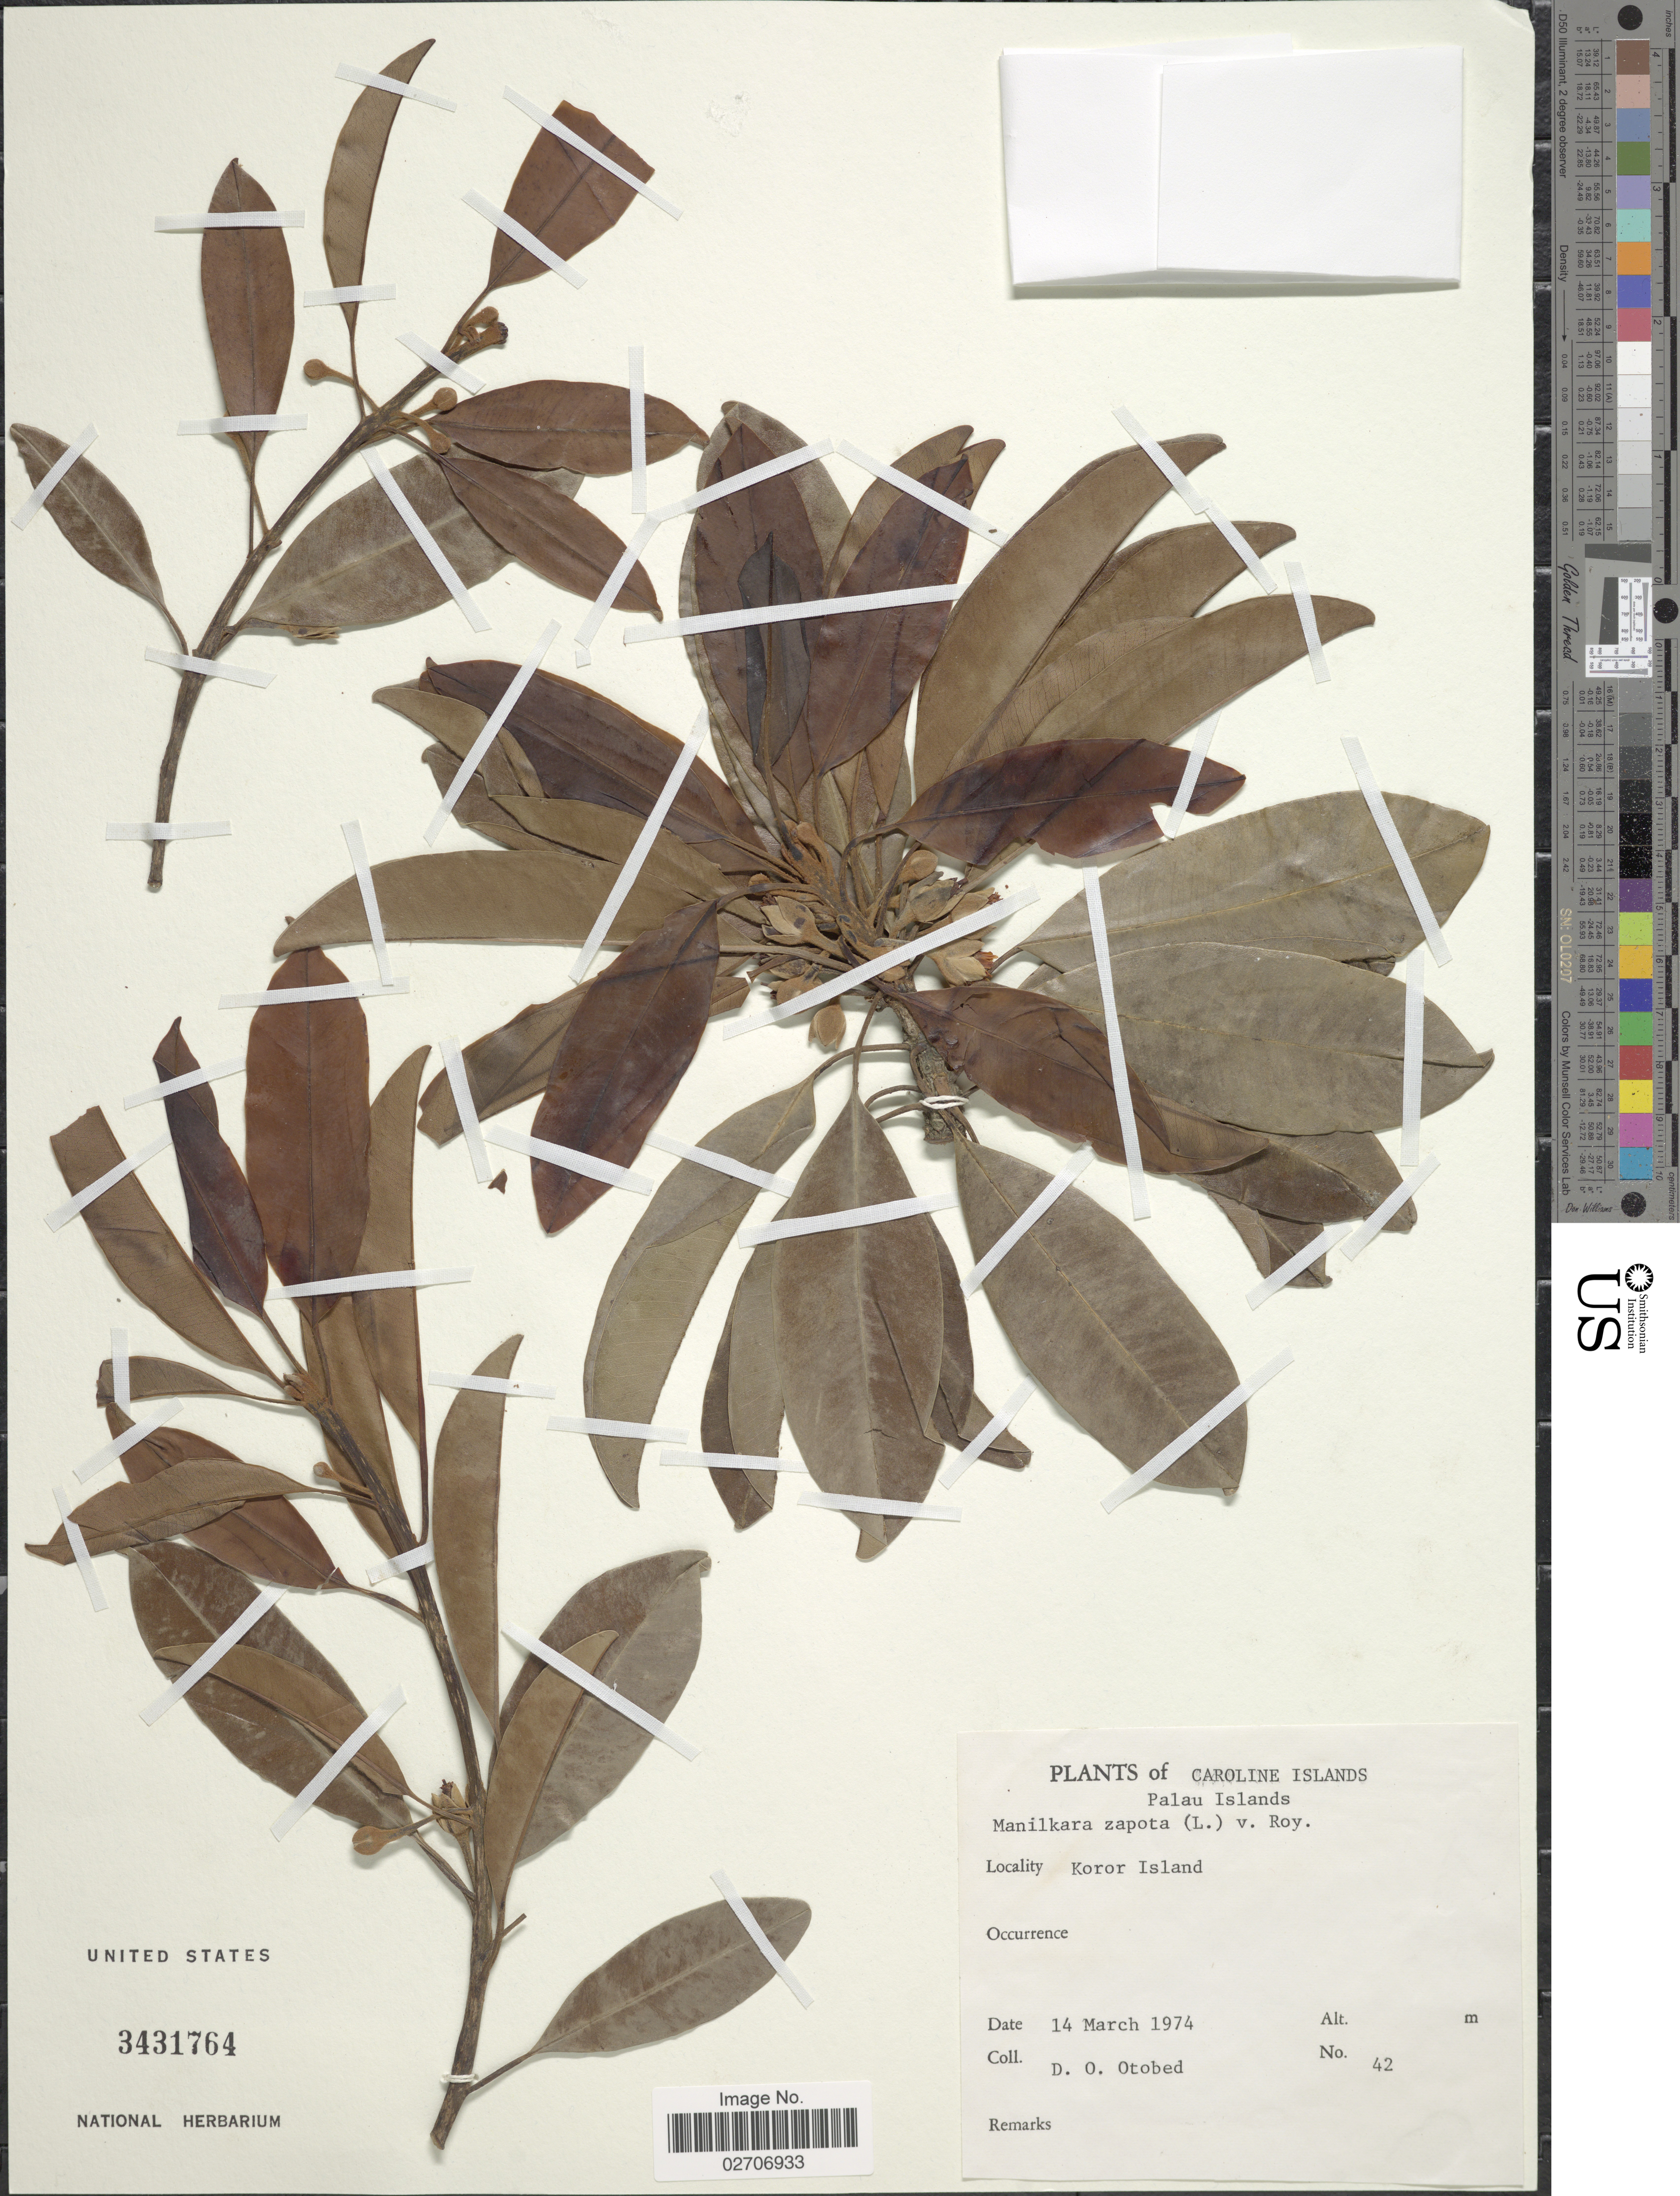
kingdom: Plantae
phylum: Tracheophyta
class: Magnoliopsida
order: Ericales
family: Sapotaceae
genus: Manilkara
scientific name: Manilkara zapota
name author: (L.) P. Royen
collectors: D. O. Otobed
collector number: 42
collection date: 1974-03-14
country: Palau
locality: Caroline Islands, Palau Islands, Koror Island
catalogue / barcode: US 3431764